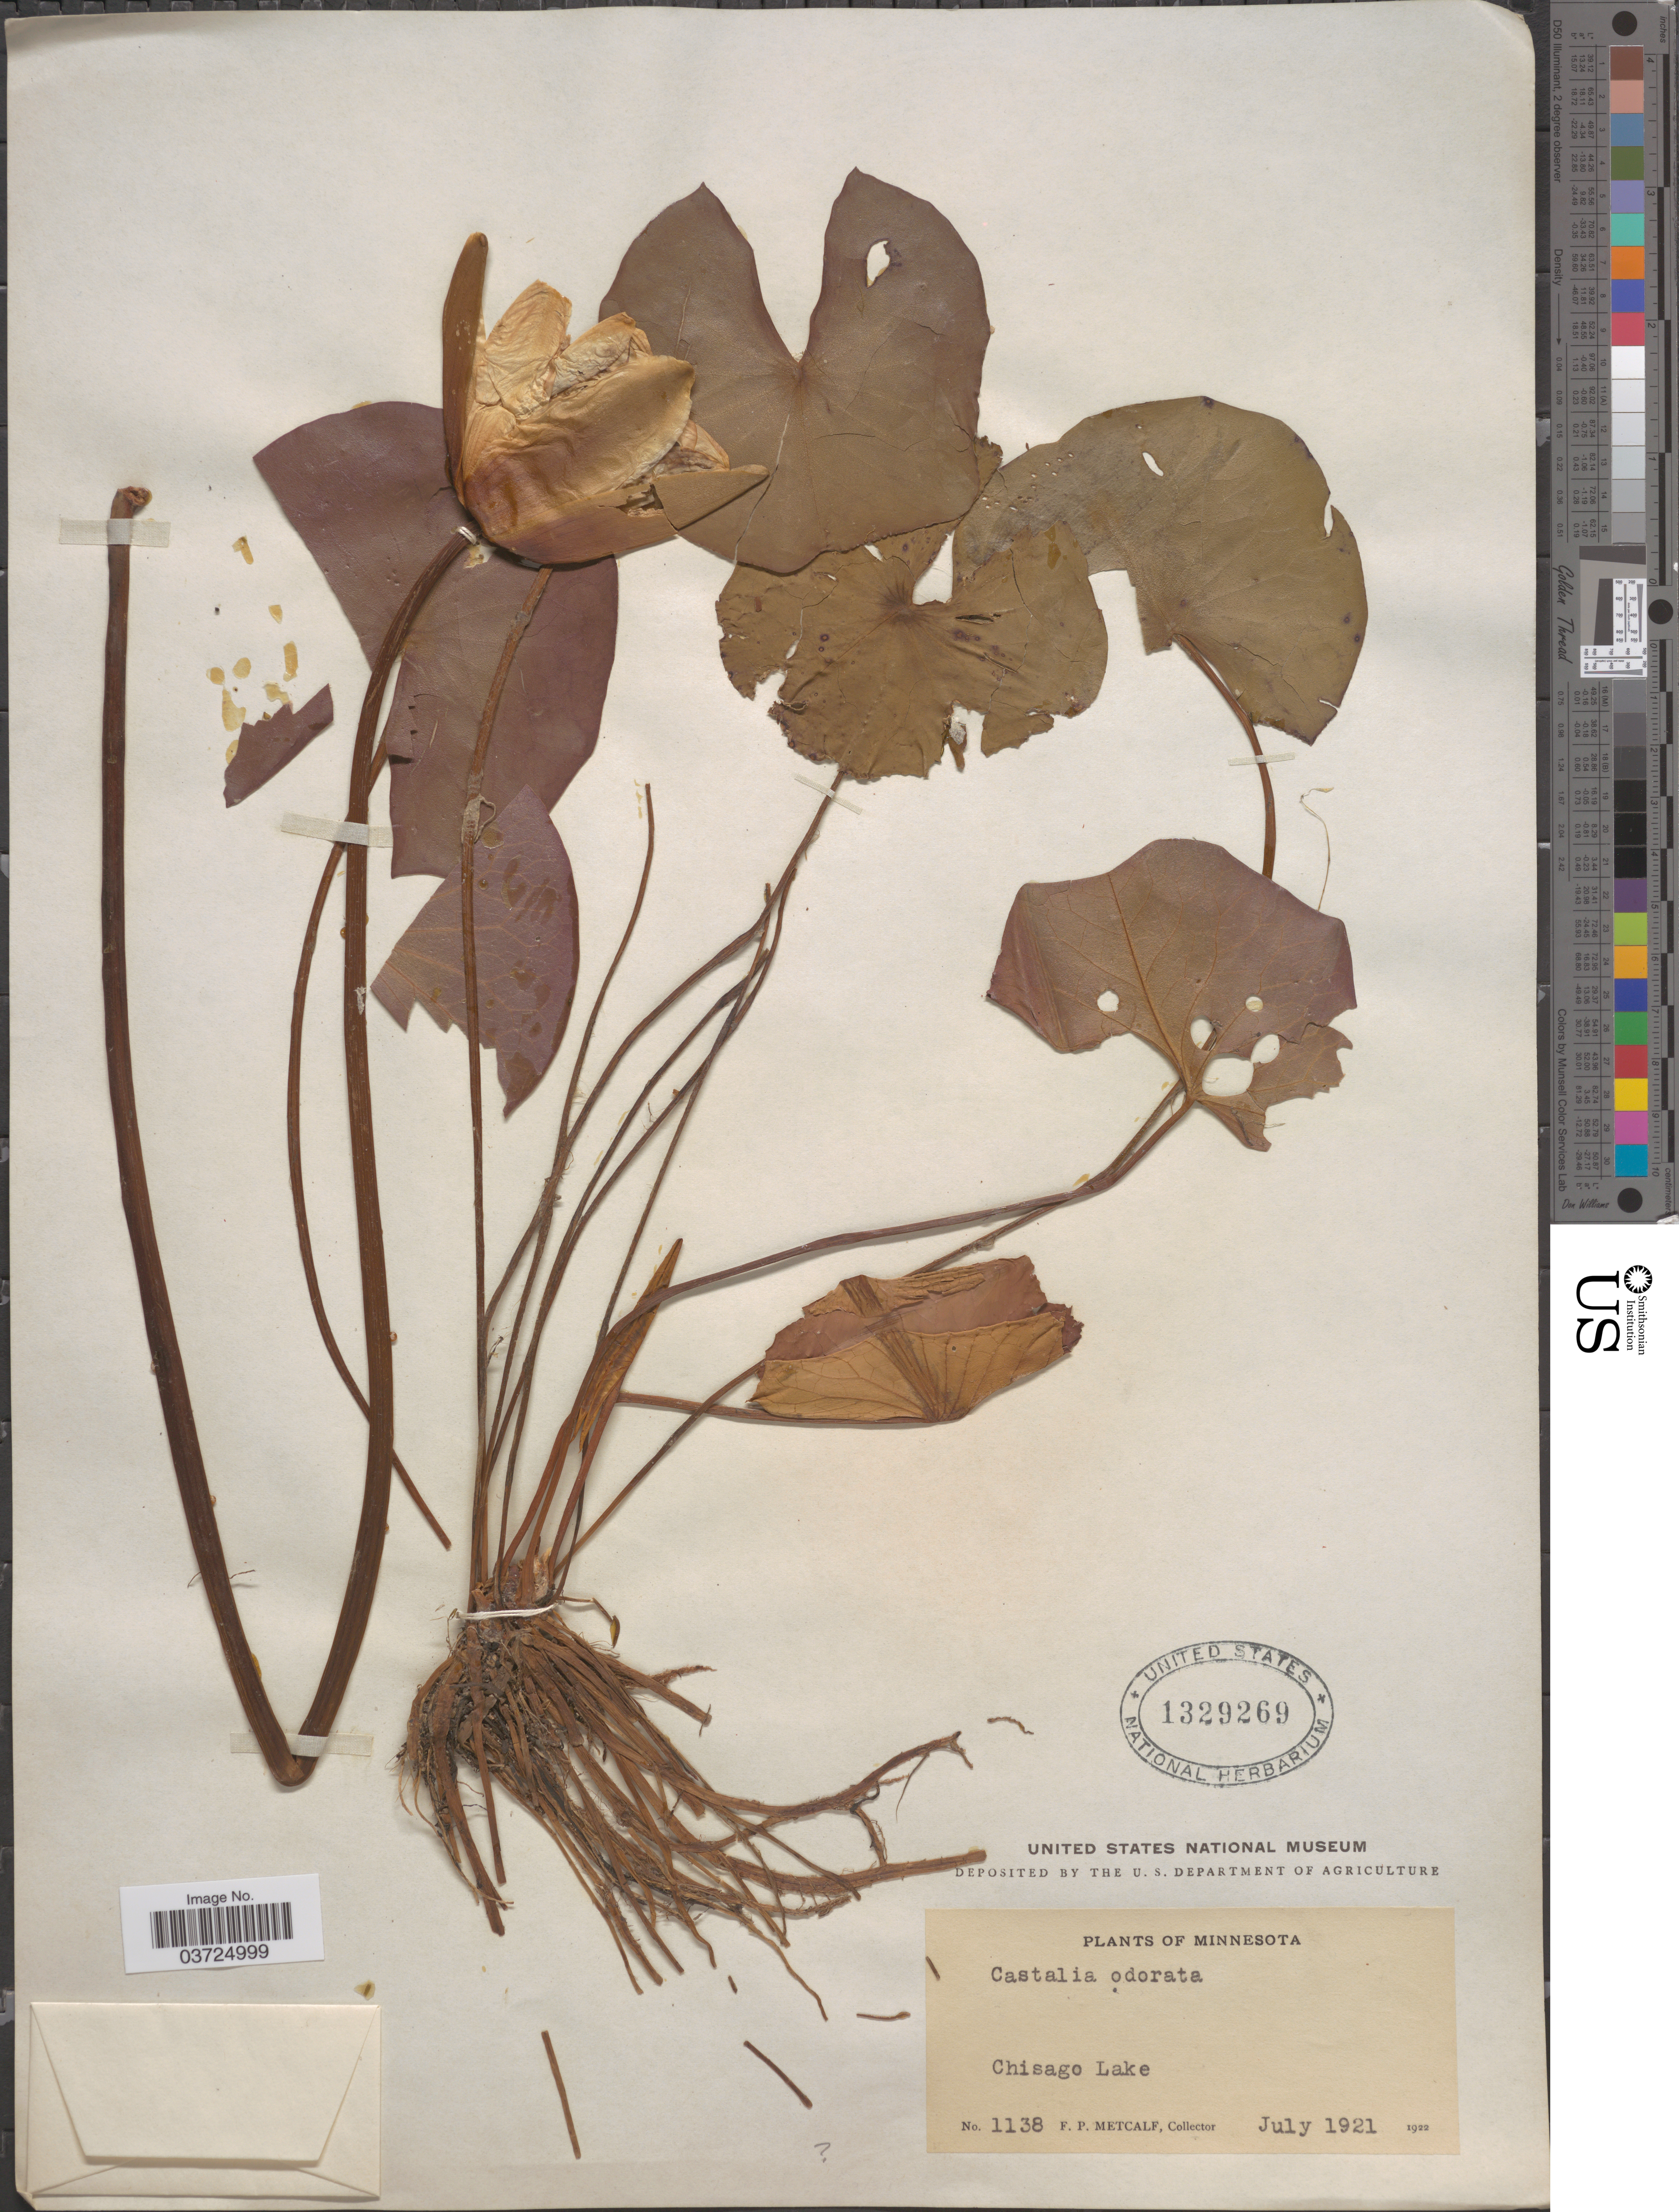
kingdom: Plantae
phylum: Tracheophyta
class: Magnoliopsida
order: Nymphaeales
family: Nymphaeaceae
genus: Nymphaea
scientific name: Nymphaea odorata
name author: Aiton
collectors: F. Metcalf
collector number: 1138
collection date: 1921-07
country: United States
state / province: Minnesota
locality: Chisago Lake.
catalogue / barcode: US 1329269